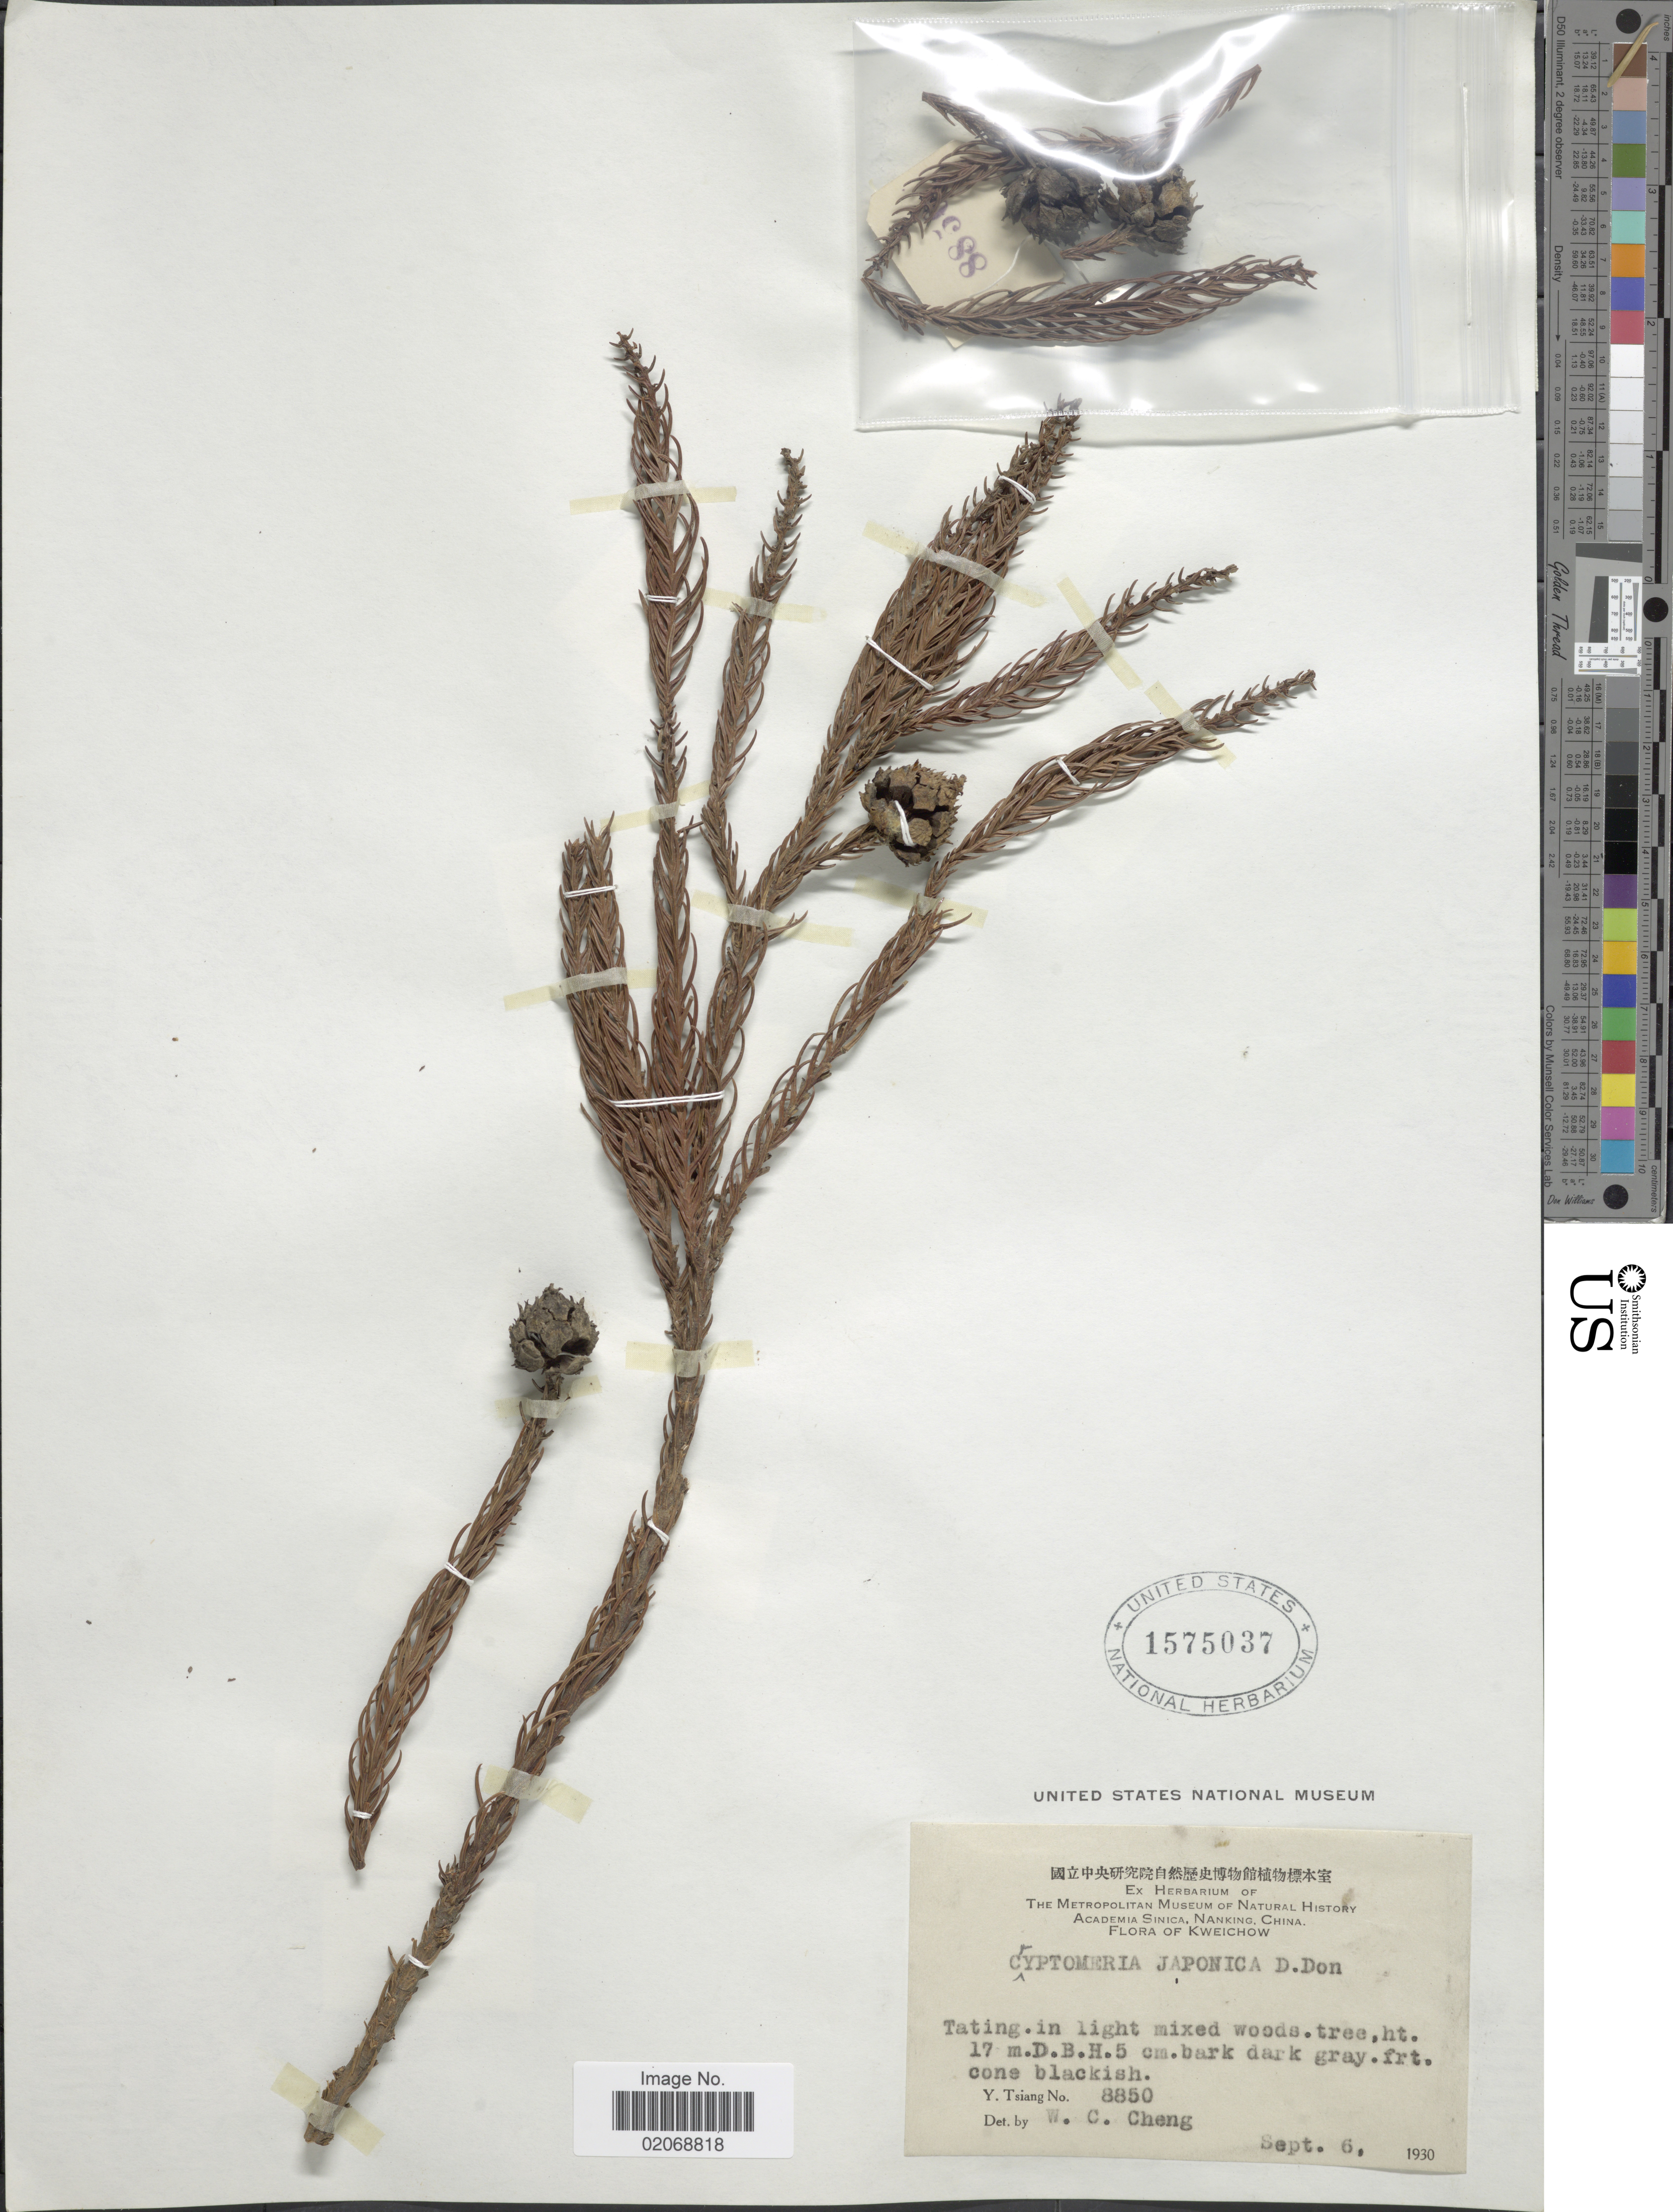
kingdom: Plantae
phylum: Tracheophyta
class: Pinopsida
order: Pinales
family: Cupressaceae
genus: Cryptomeria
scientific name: Cryptomeria japonica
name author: (Thunb. ex L. f.) D. Don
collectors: Y. Tsiang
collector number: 8850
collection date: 1930-09-06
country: China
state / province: Guizhou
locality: Kweichow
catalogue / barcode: US 1575037